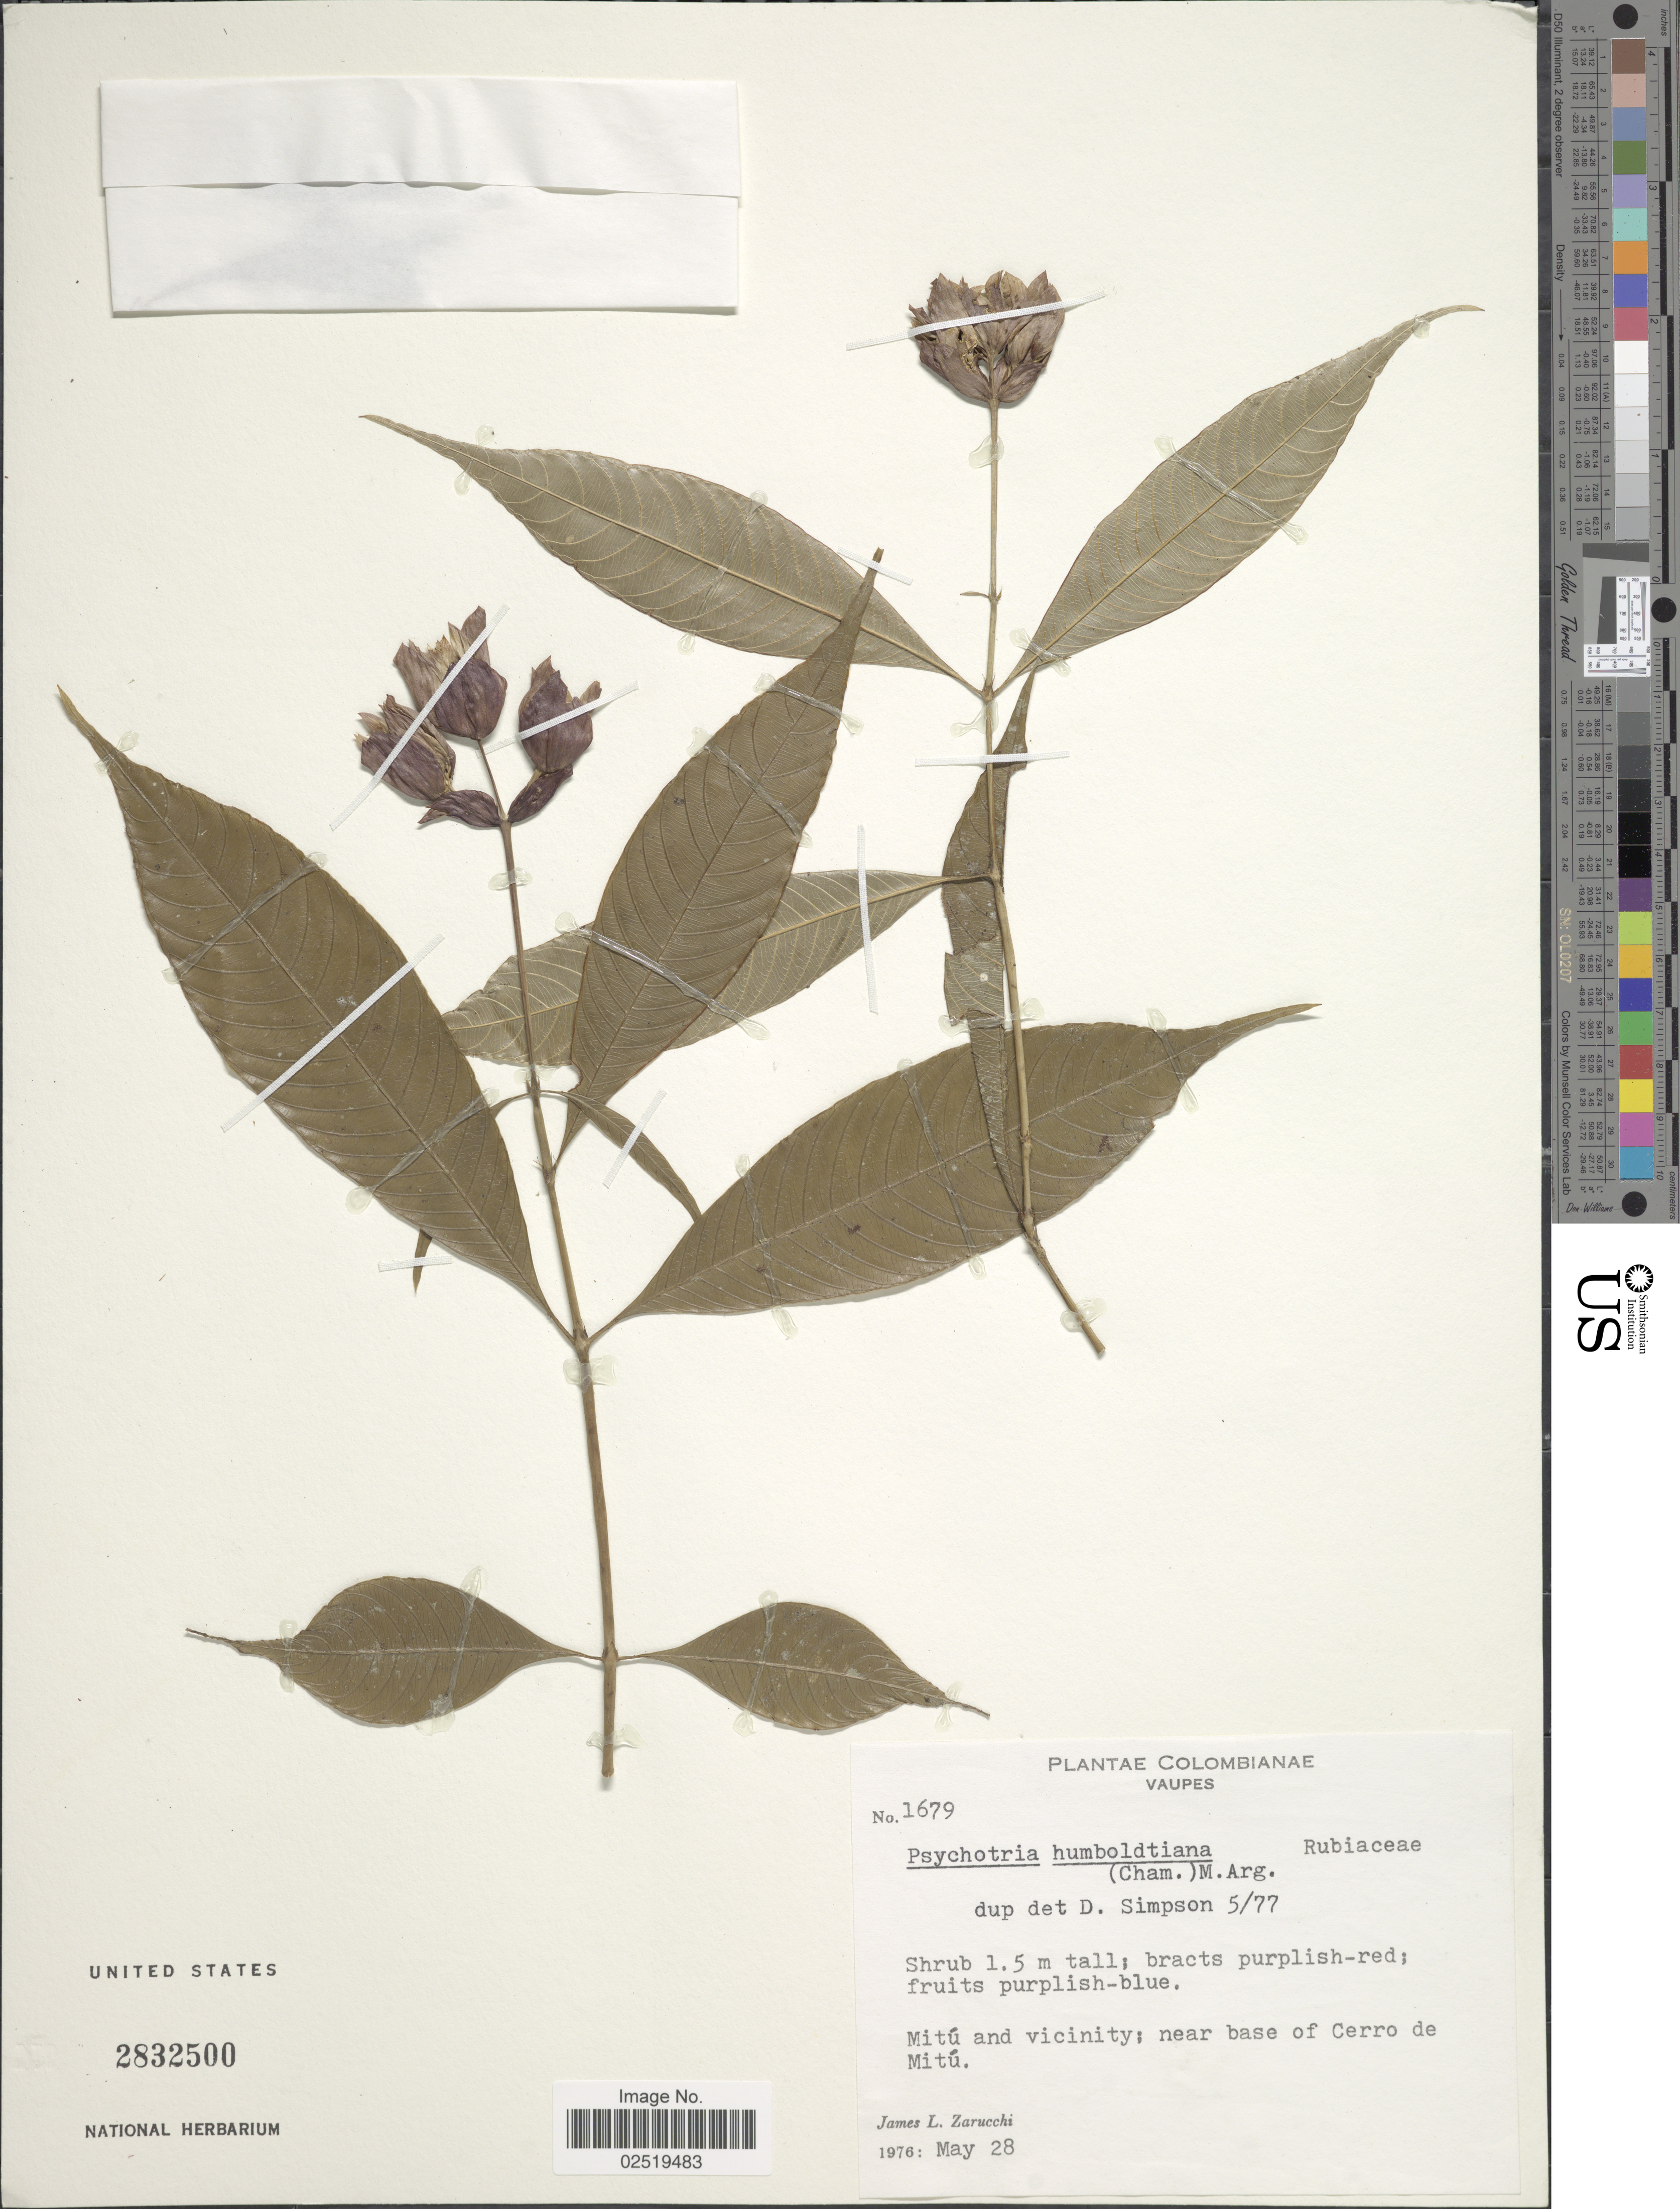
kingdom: Plantae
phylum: Tracheophyta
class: Magnoliopsida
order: Gentianales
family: Rubiaceae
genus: Psychotria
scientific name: Psychotria humboldtiana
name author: (Cham.) Müll. Arg.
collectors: J. L. Zarucchi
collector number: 1679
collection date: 1976-05-28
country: Colombia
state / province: Vaupés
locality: Colombianae, Mitu and vicinity; near base of Cerro de Mitu.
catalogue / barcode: US 2832500